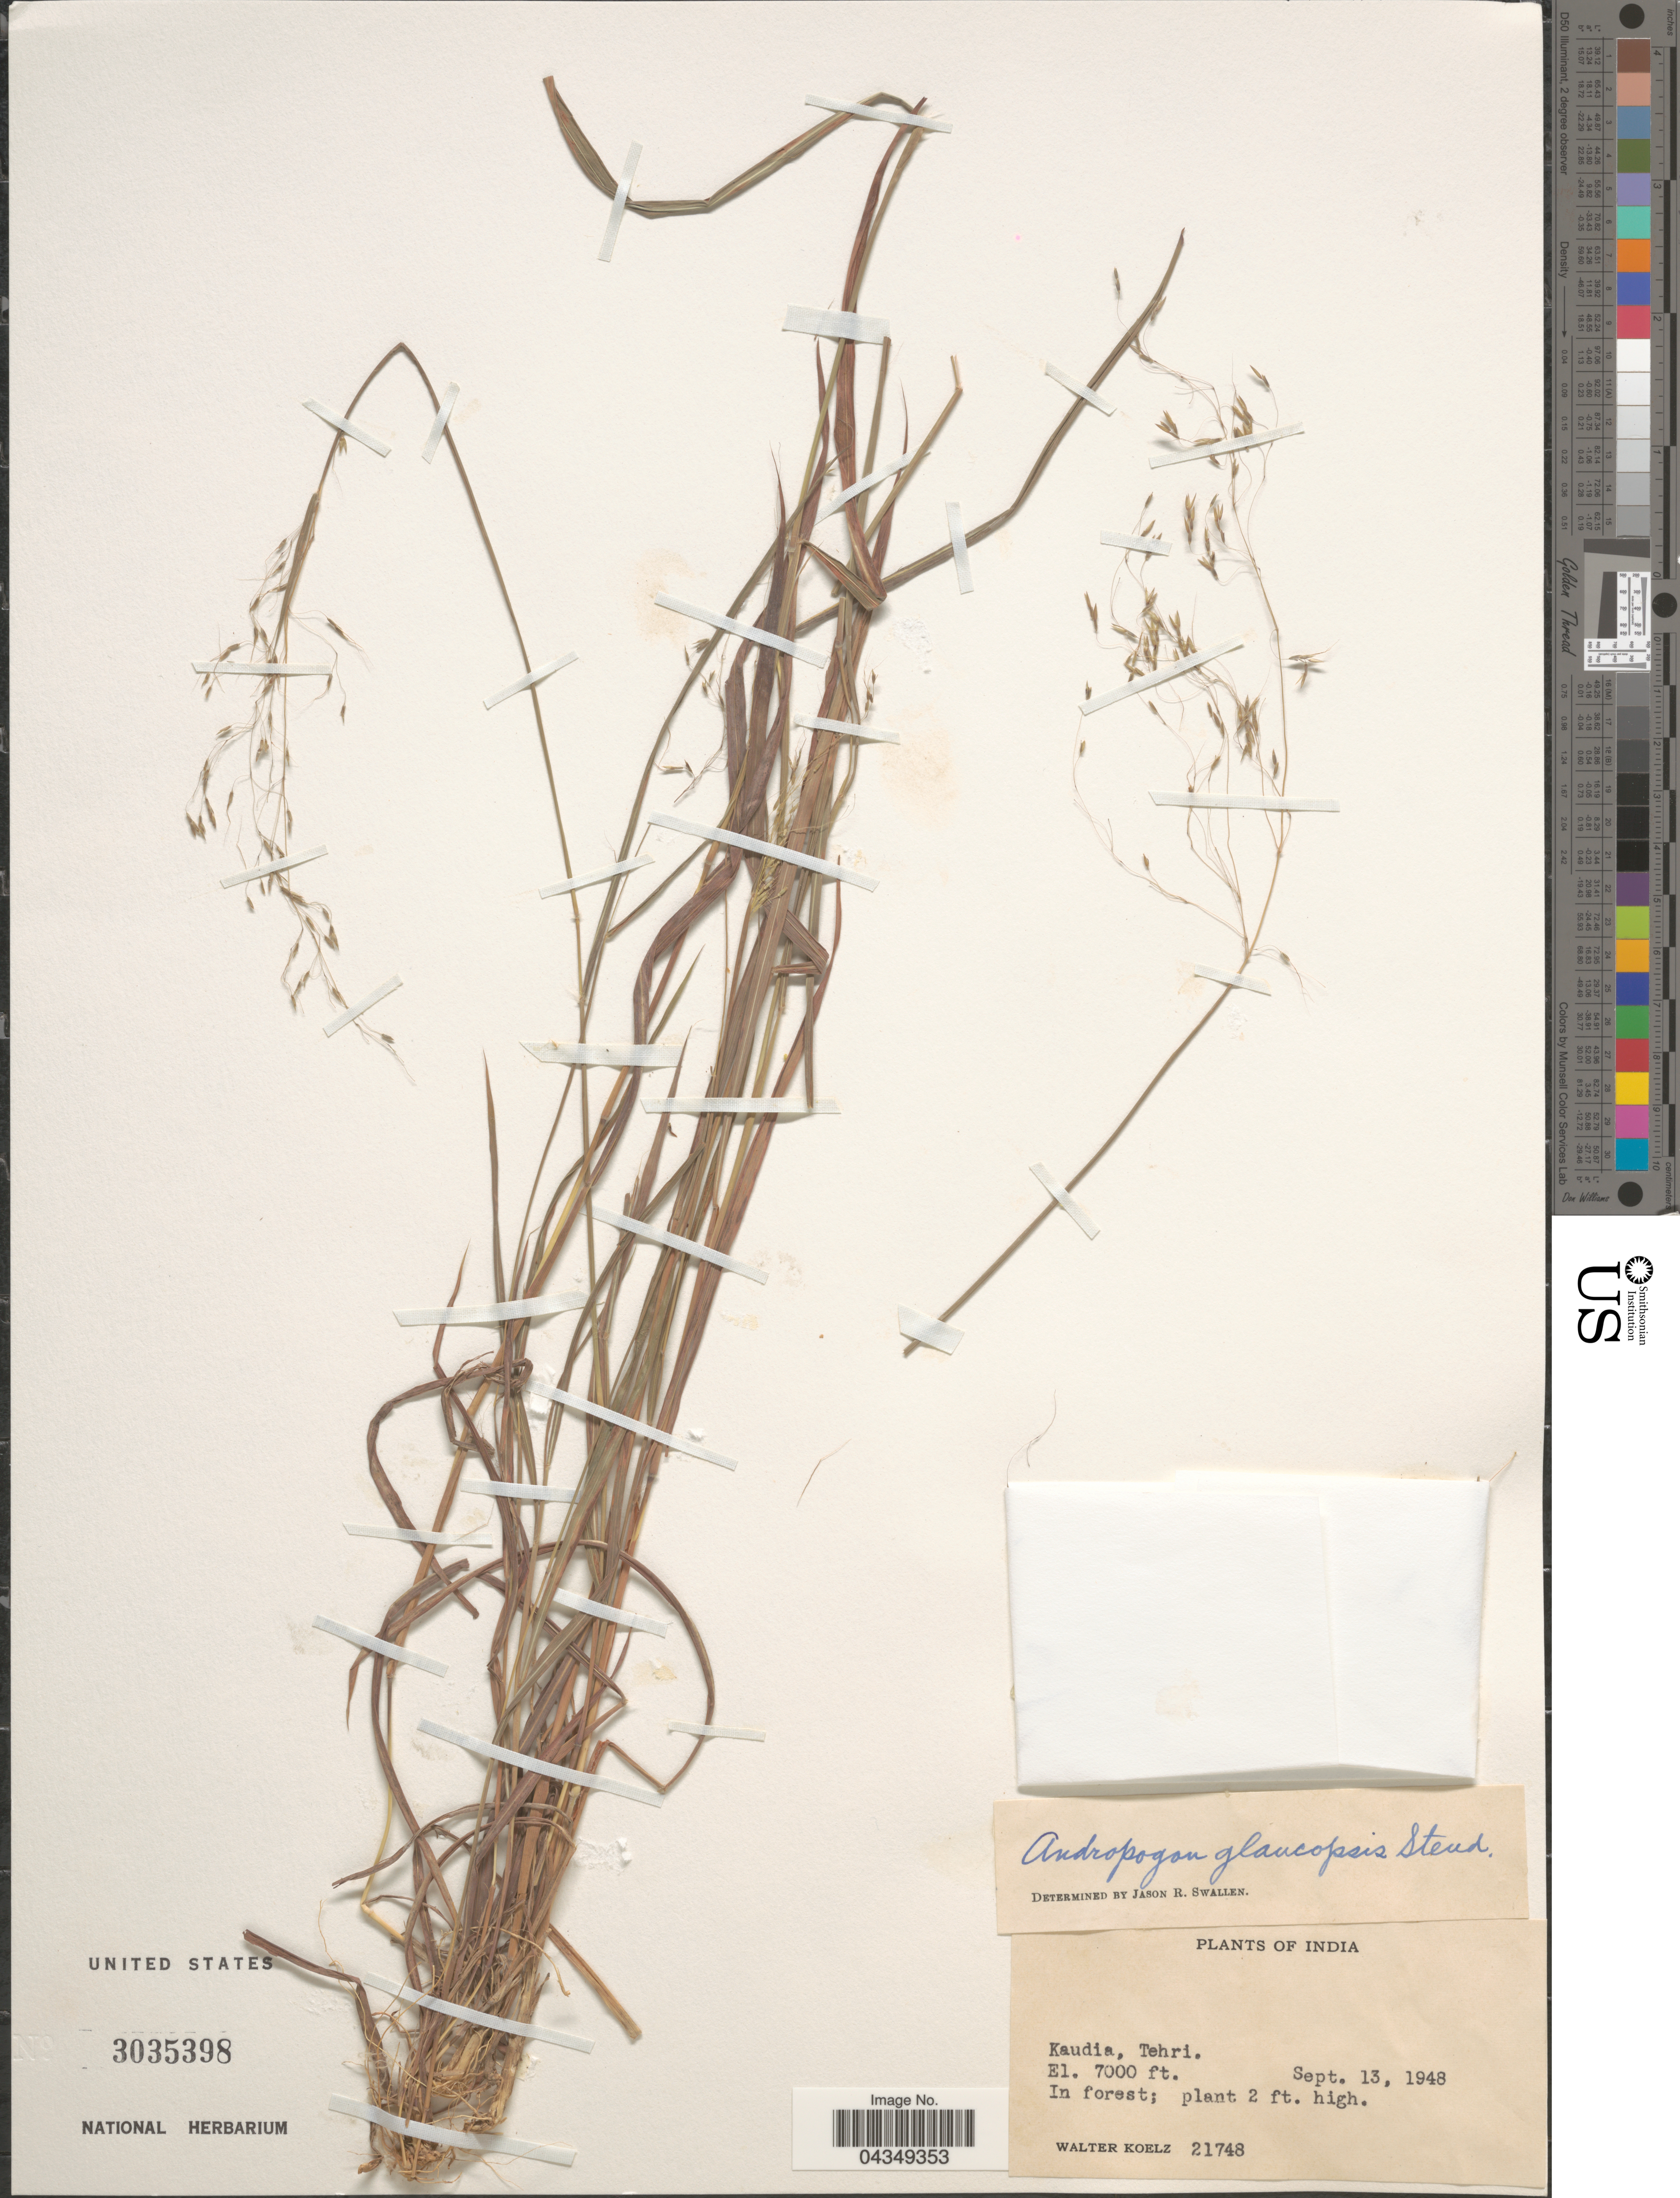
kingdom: Plantae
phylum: Tracheophyta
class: Liliopsida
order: Poales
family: Poaceae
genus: Capillipedium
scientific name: Capillipedium assimile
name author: (Steud.) A. Camus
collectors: W. N. Koelz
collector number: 21748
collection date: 1948-09-13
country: India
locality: Kaudia, Tehri.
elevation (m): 2134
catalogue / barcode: US 3035398